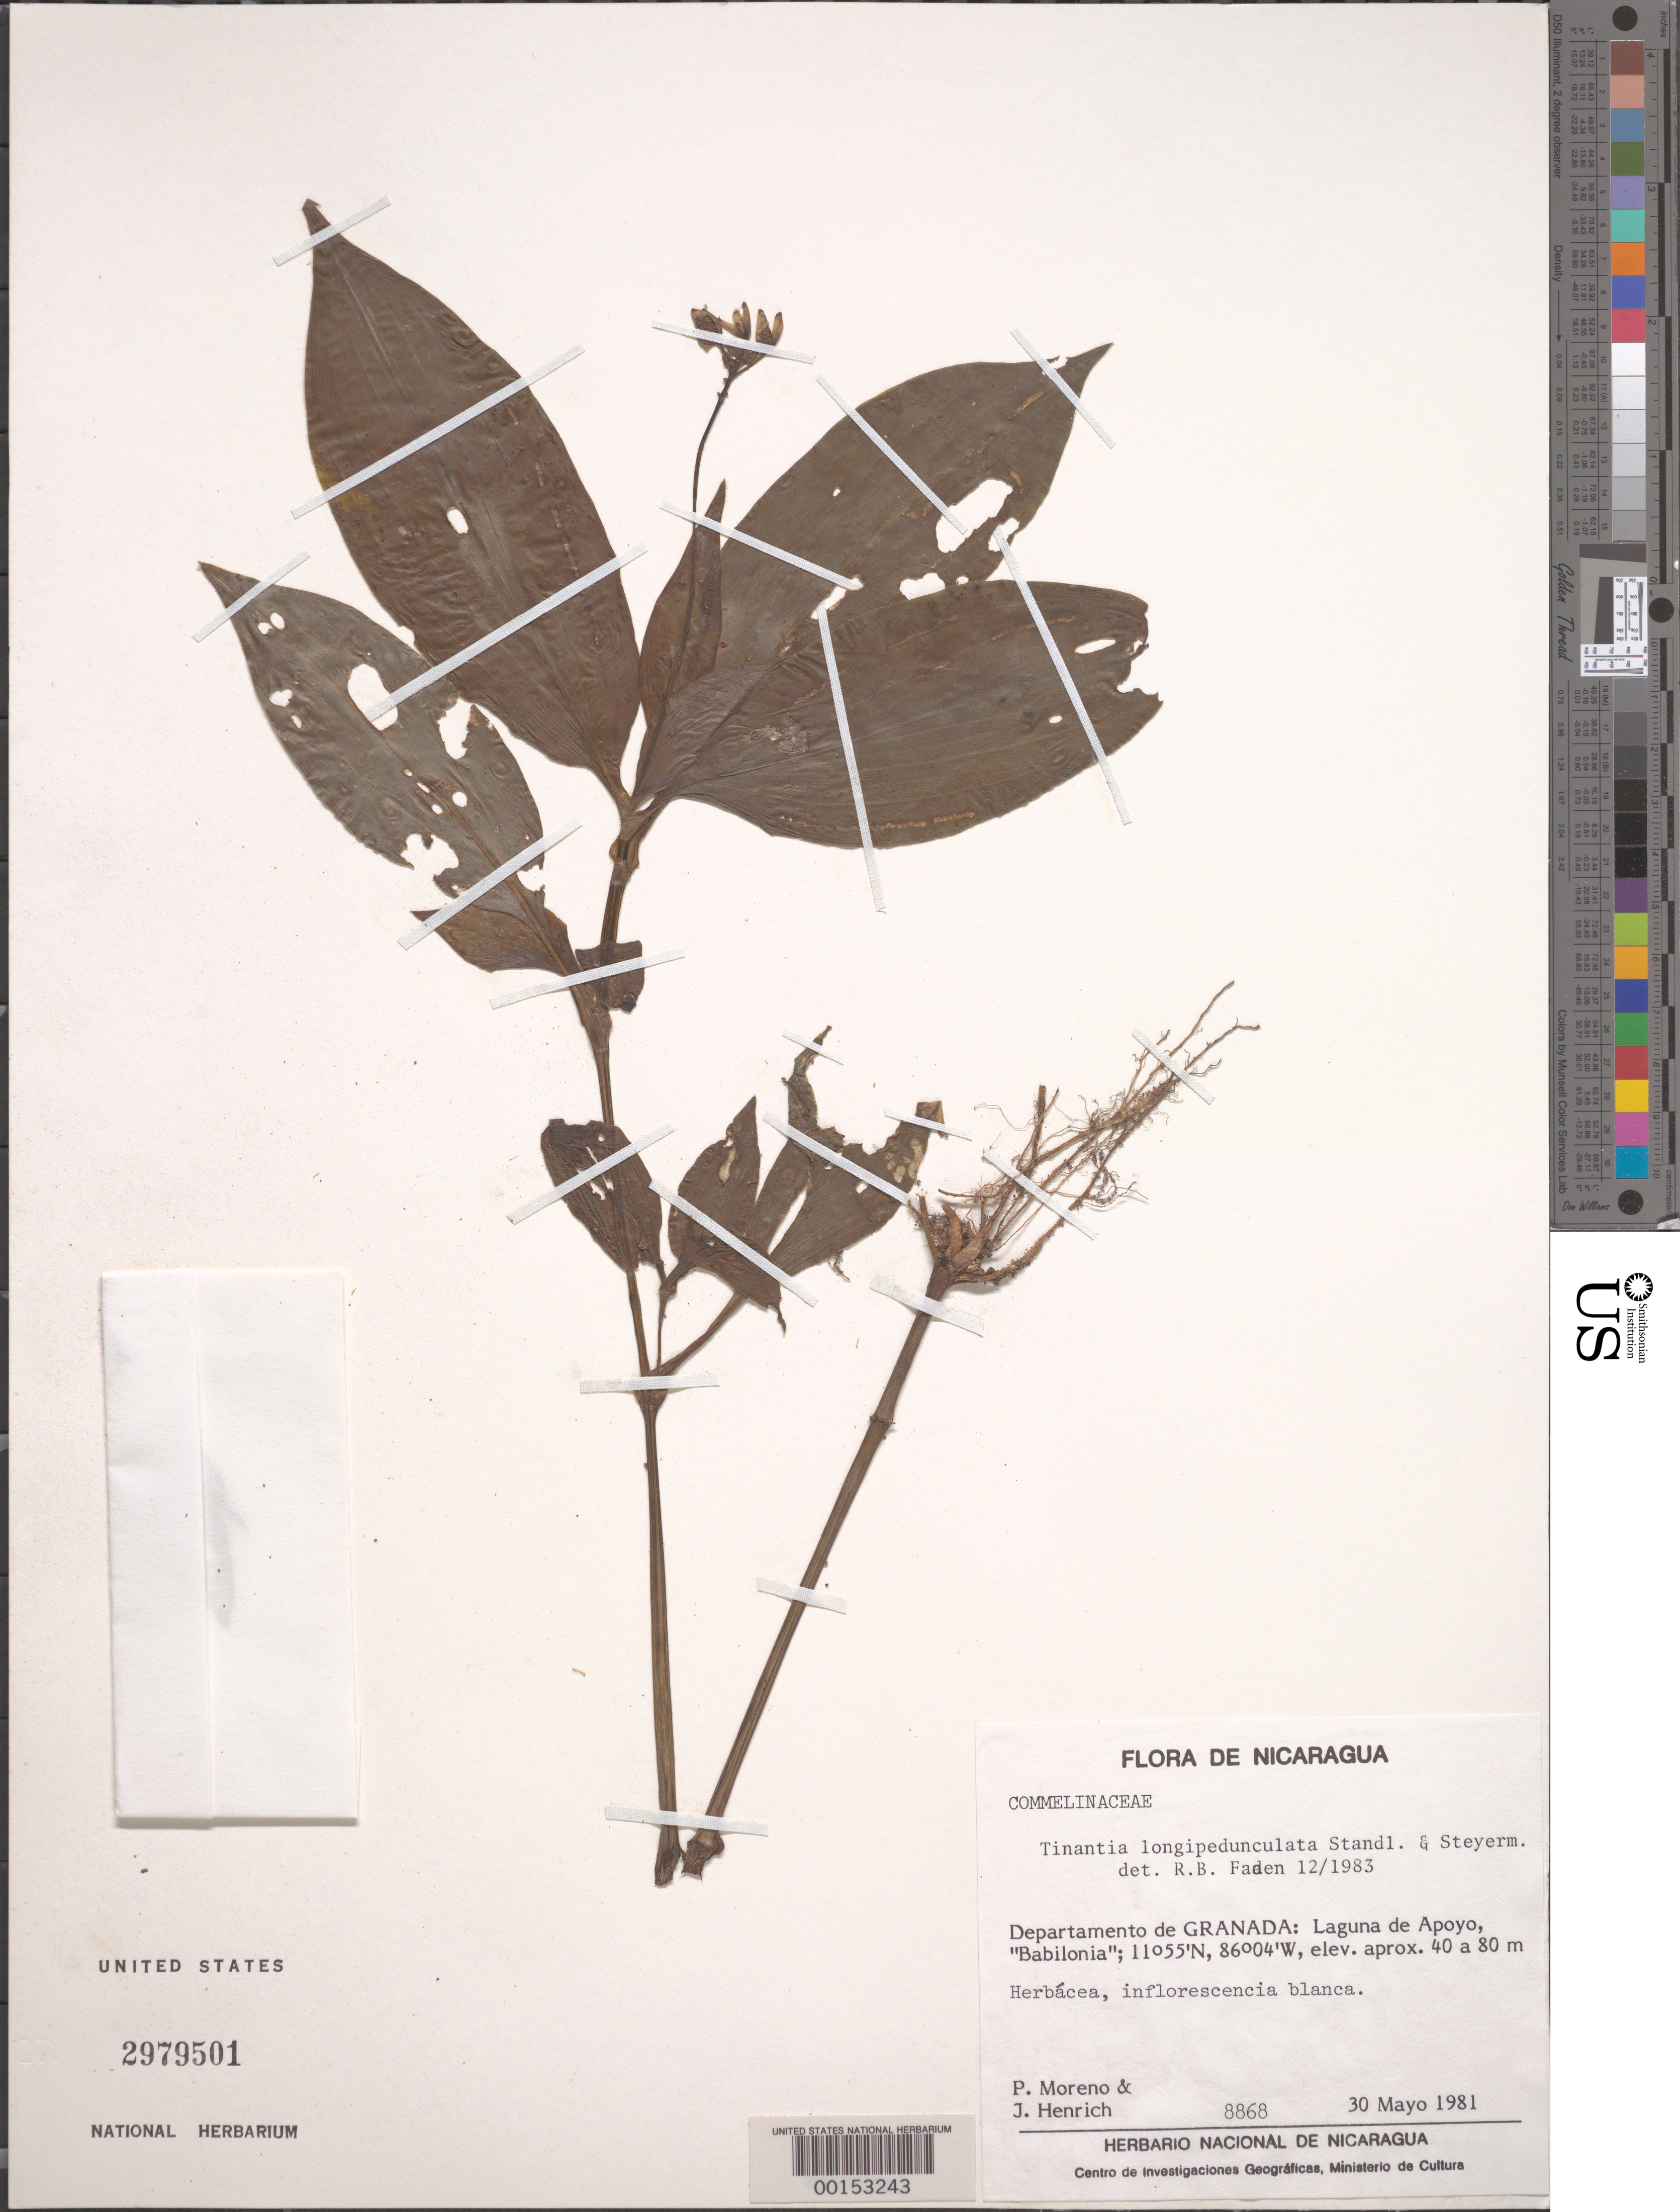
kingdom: Plantae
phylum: Tracheophyta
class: Liliopsida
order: Commelinales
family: Commelinaceae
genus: Tinantia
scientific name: Tinantia longipedunculata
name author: Standl. & Steyerm.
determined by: Faden, Robert B., (US), Smithsonian Institution - National Museum of Natural History (UNITED STATES)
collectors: P. Moreno & J. E. Henrich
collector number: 8868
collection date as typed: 30 May 1981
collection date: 1981-05-30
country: Nicaragua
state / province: Granada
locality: Laguna de apoyo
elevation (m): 40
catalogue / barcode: US 2979501